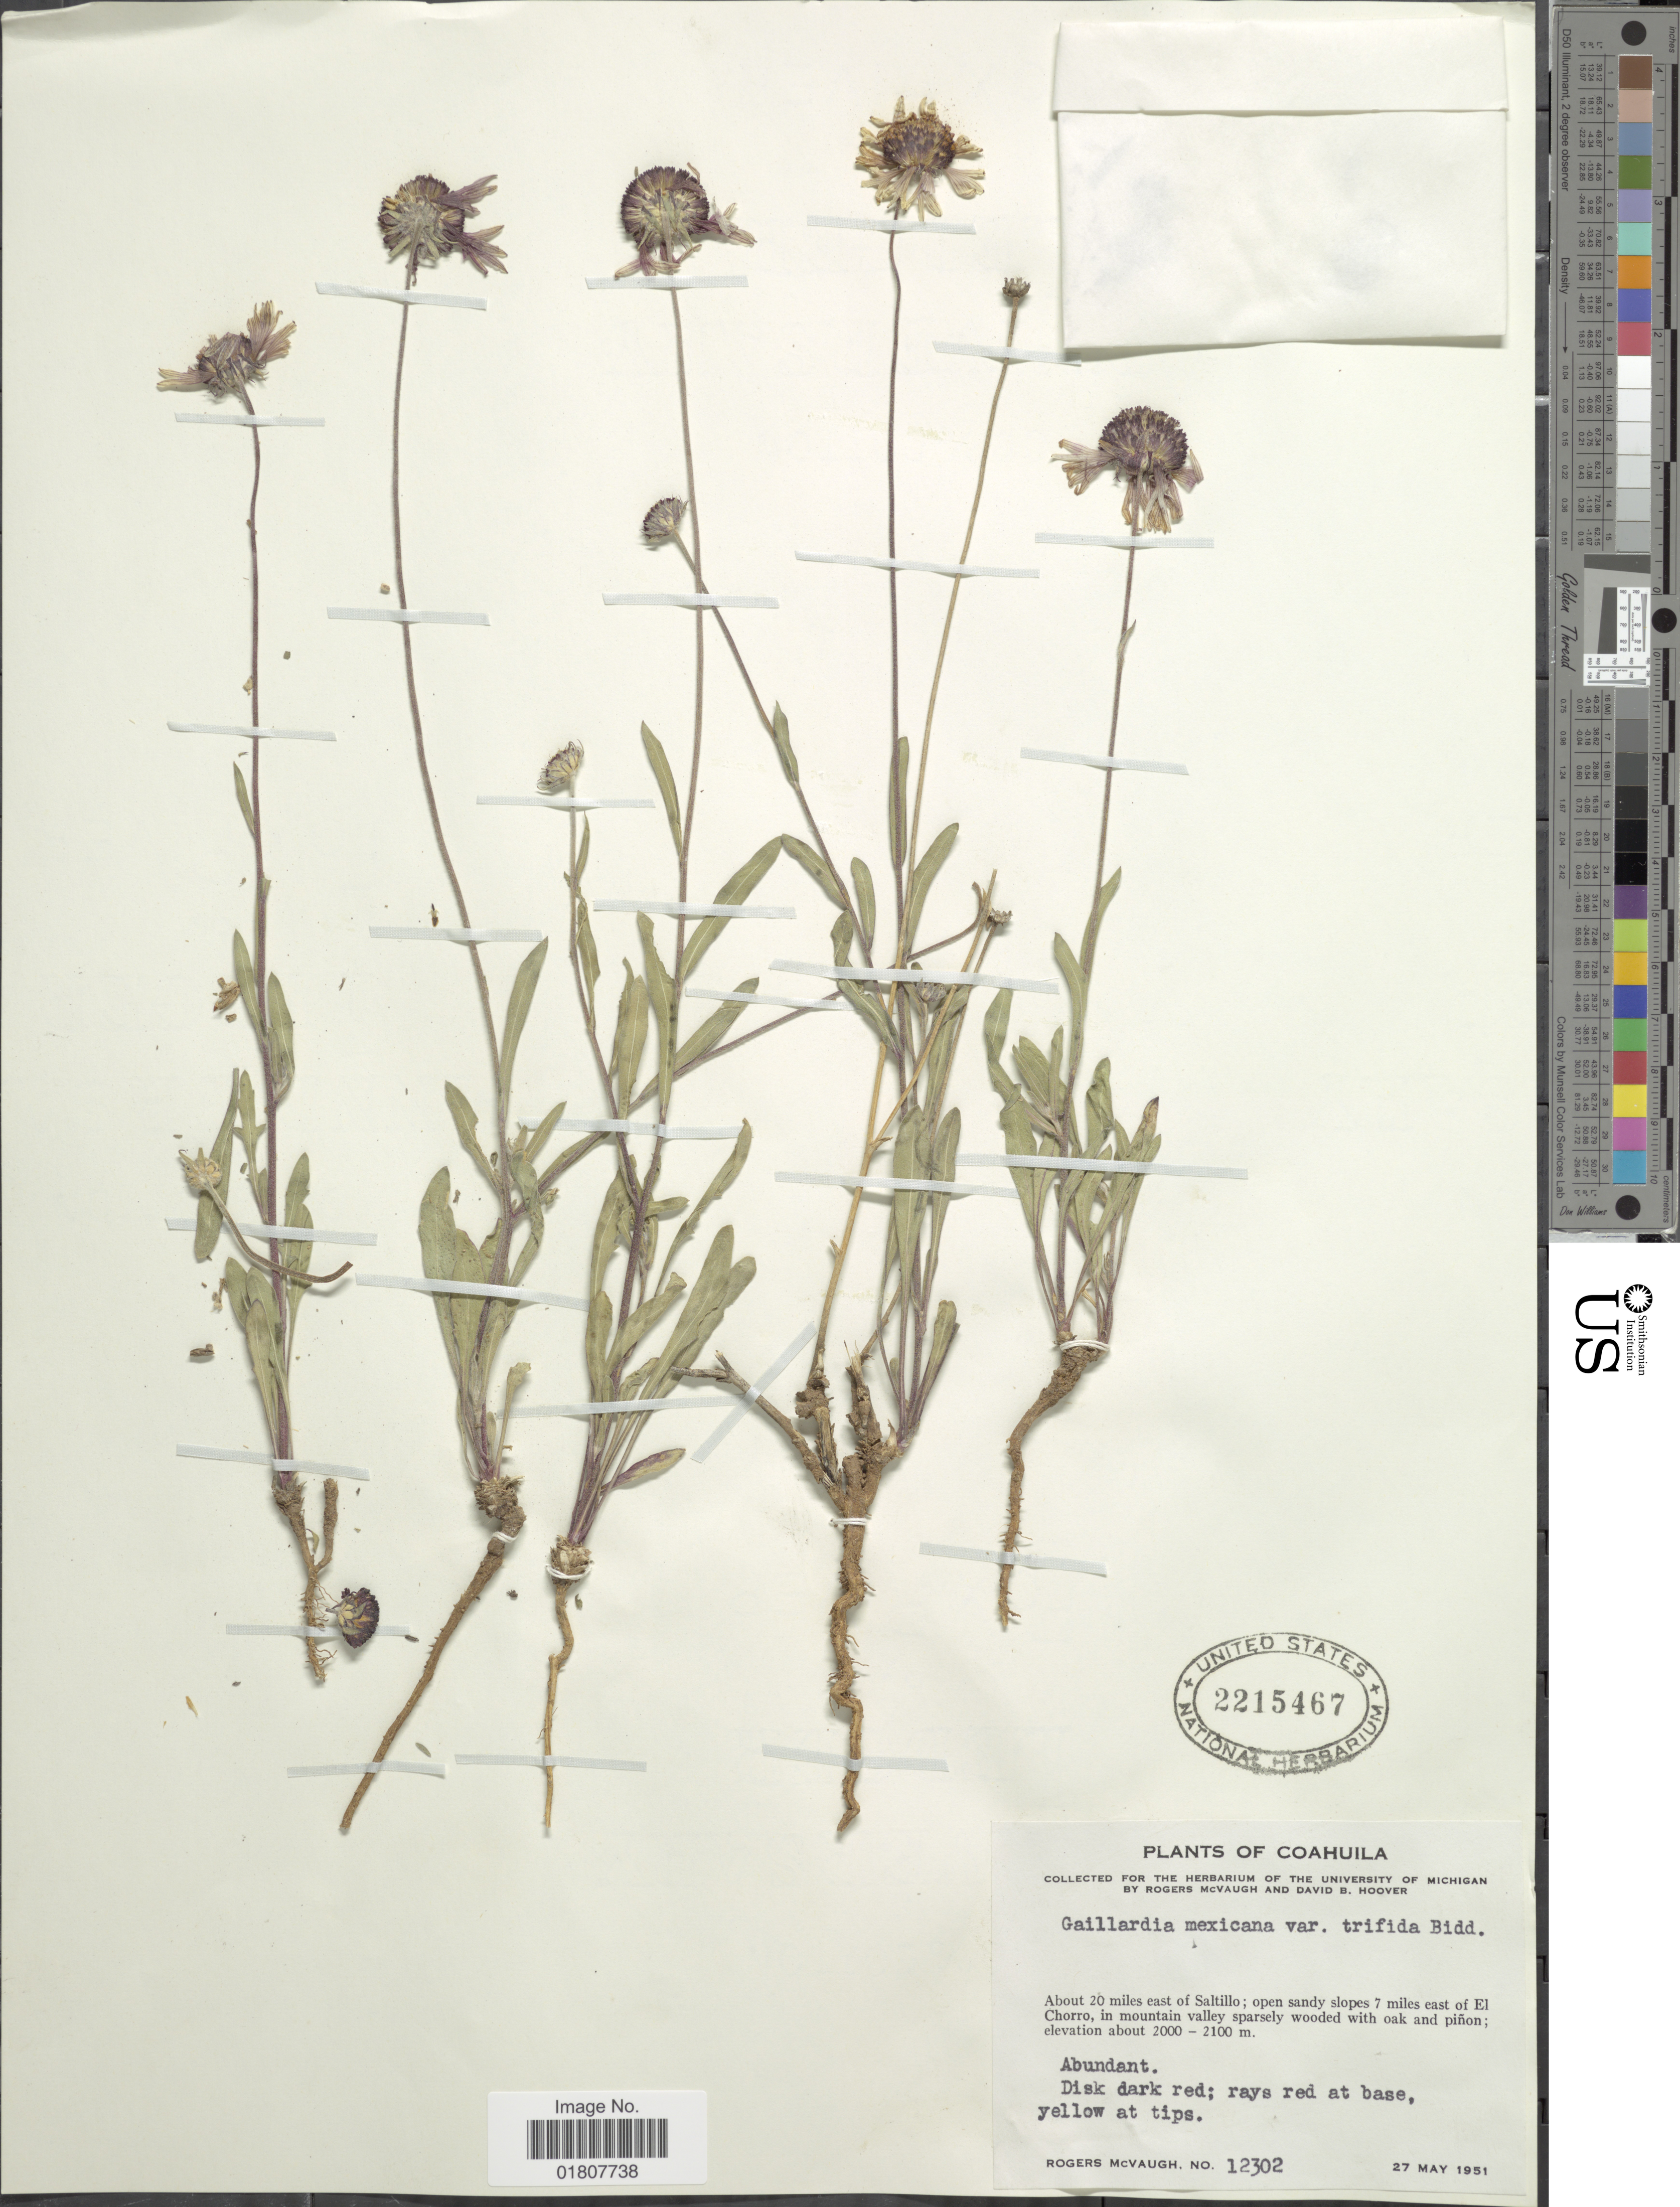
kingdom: Plantae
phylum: Tracheophyta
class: Magnoliopsida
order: Asterales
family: Asteraceae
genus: Gaillardia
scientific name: Gaillardia mexicana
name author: A. Gray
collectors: R. McVaugh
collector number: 12302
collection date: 1951-05-27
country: Mexico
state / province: Coahuila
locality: About 20 miles east of Saltillo; open sandy slopes 7 miles east of El Chorro, in mountain valley sparsely wooded with oak and piñon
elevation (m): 2000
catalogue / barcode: US 2215467